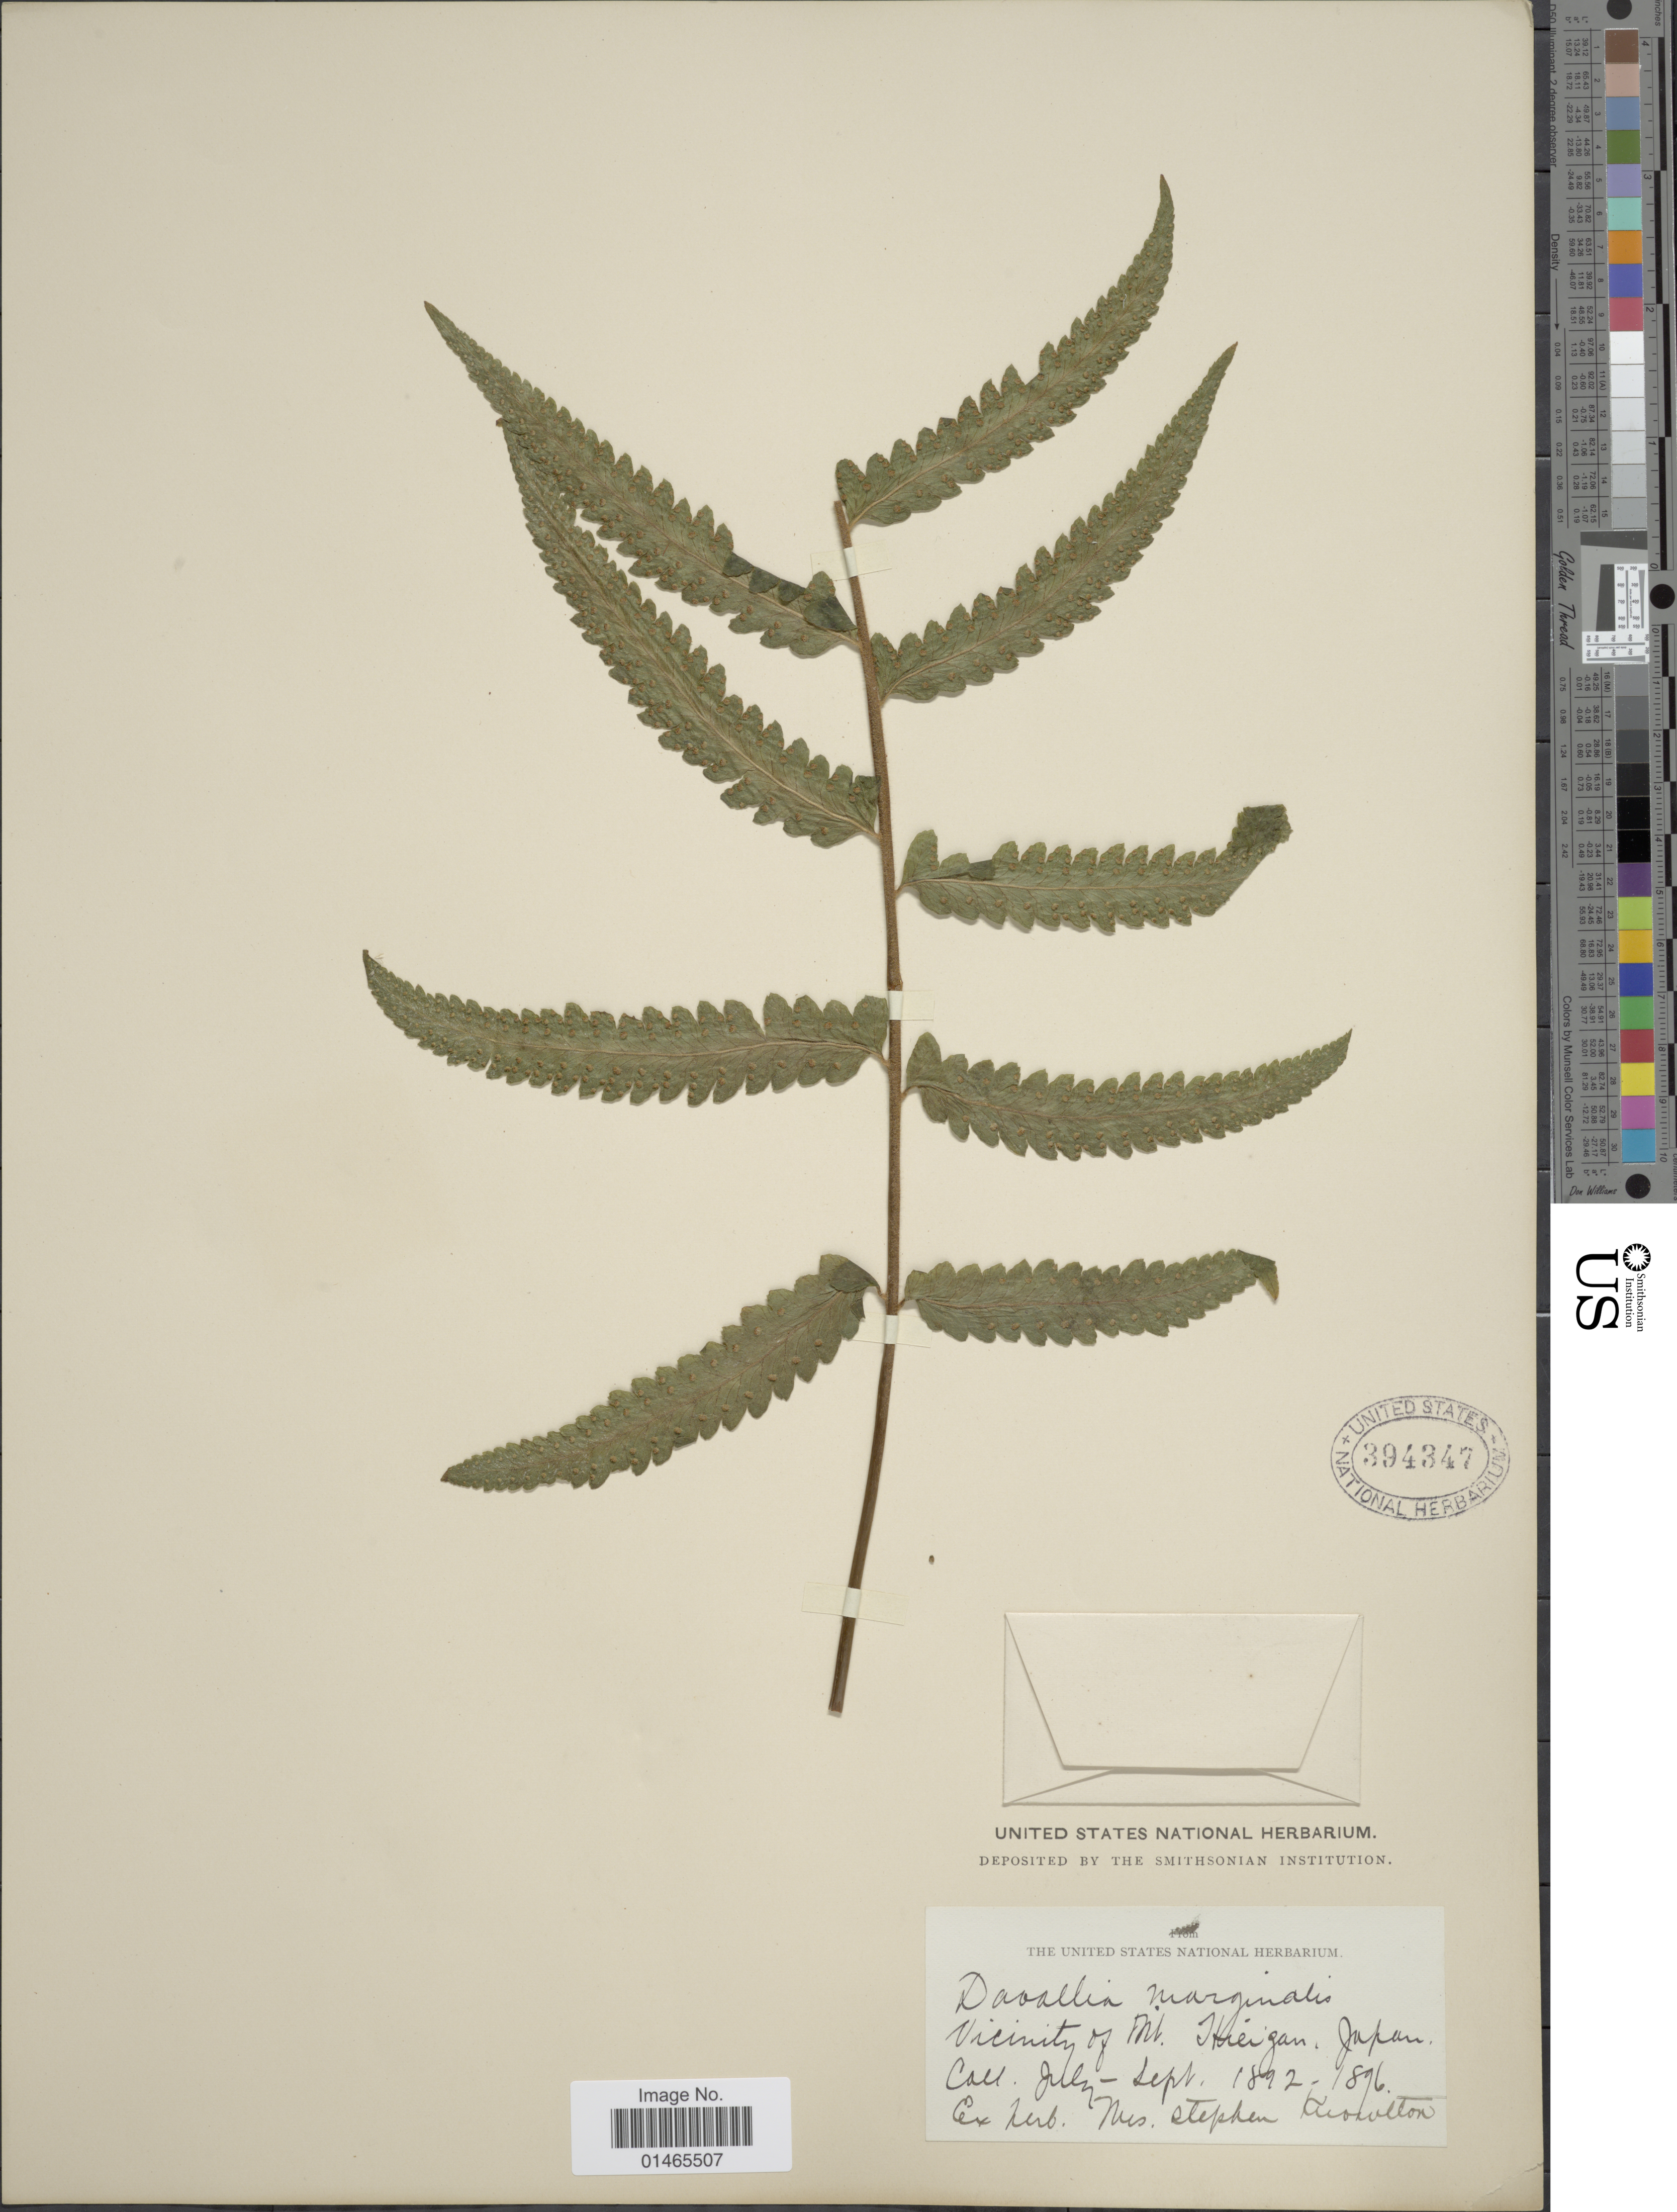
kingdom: Plantae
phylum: Tracheophyta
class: Polypodiopsida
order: Polypodiales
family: Dennstaedtiaceae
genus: Microlepia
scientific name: Microlepia marginata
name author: (Houtt.) C. Chr.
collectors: ex Herb. Mrs. Stephen Knowlton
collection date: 1892-07/1896-09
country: Japan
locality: Vicinity of Mt. Hieizan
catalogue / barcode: US 394347